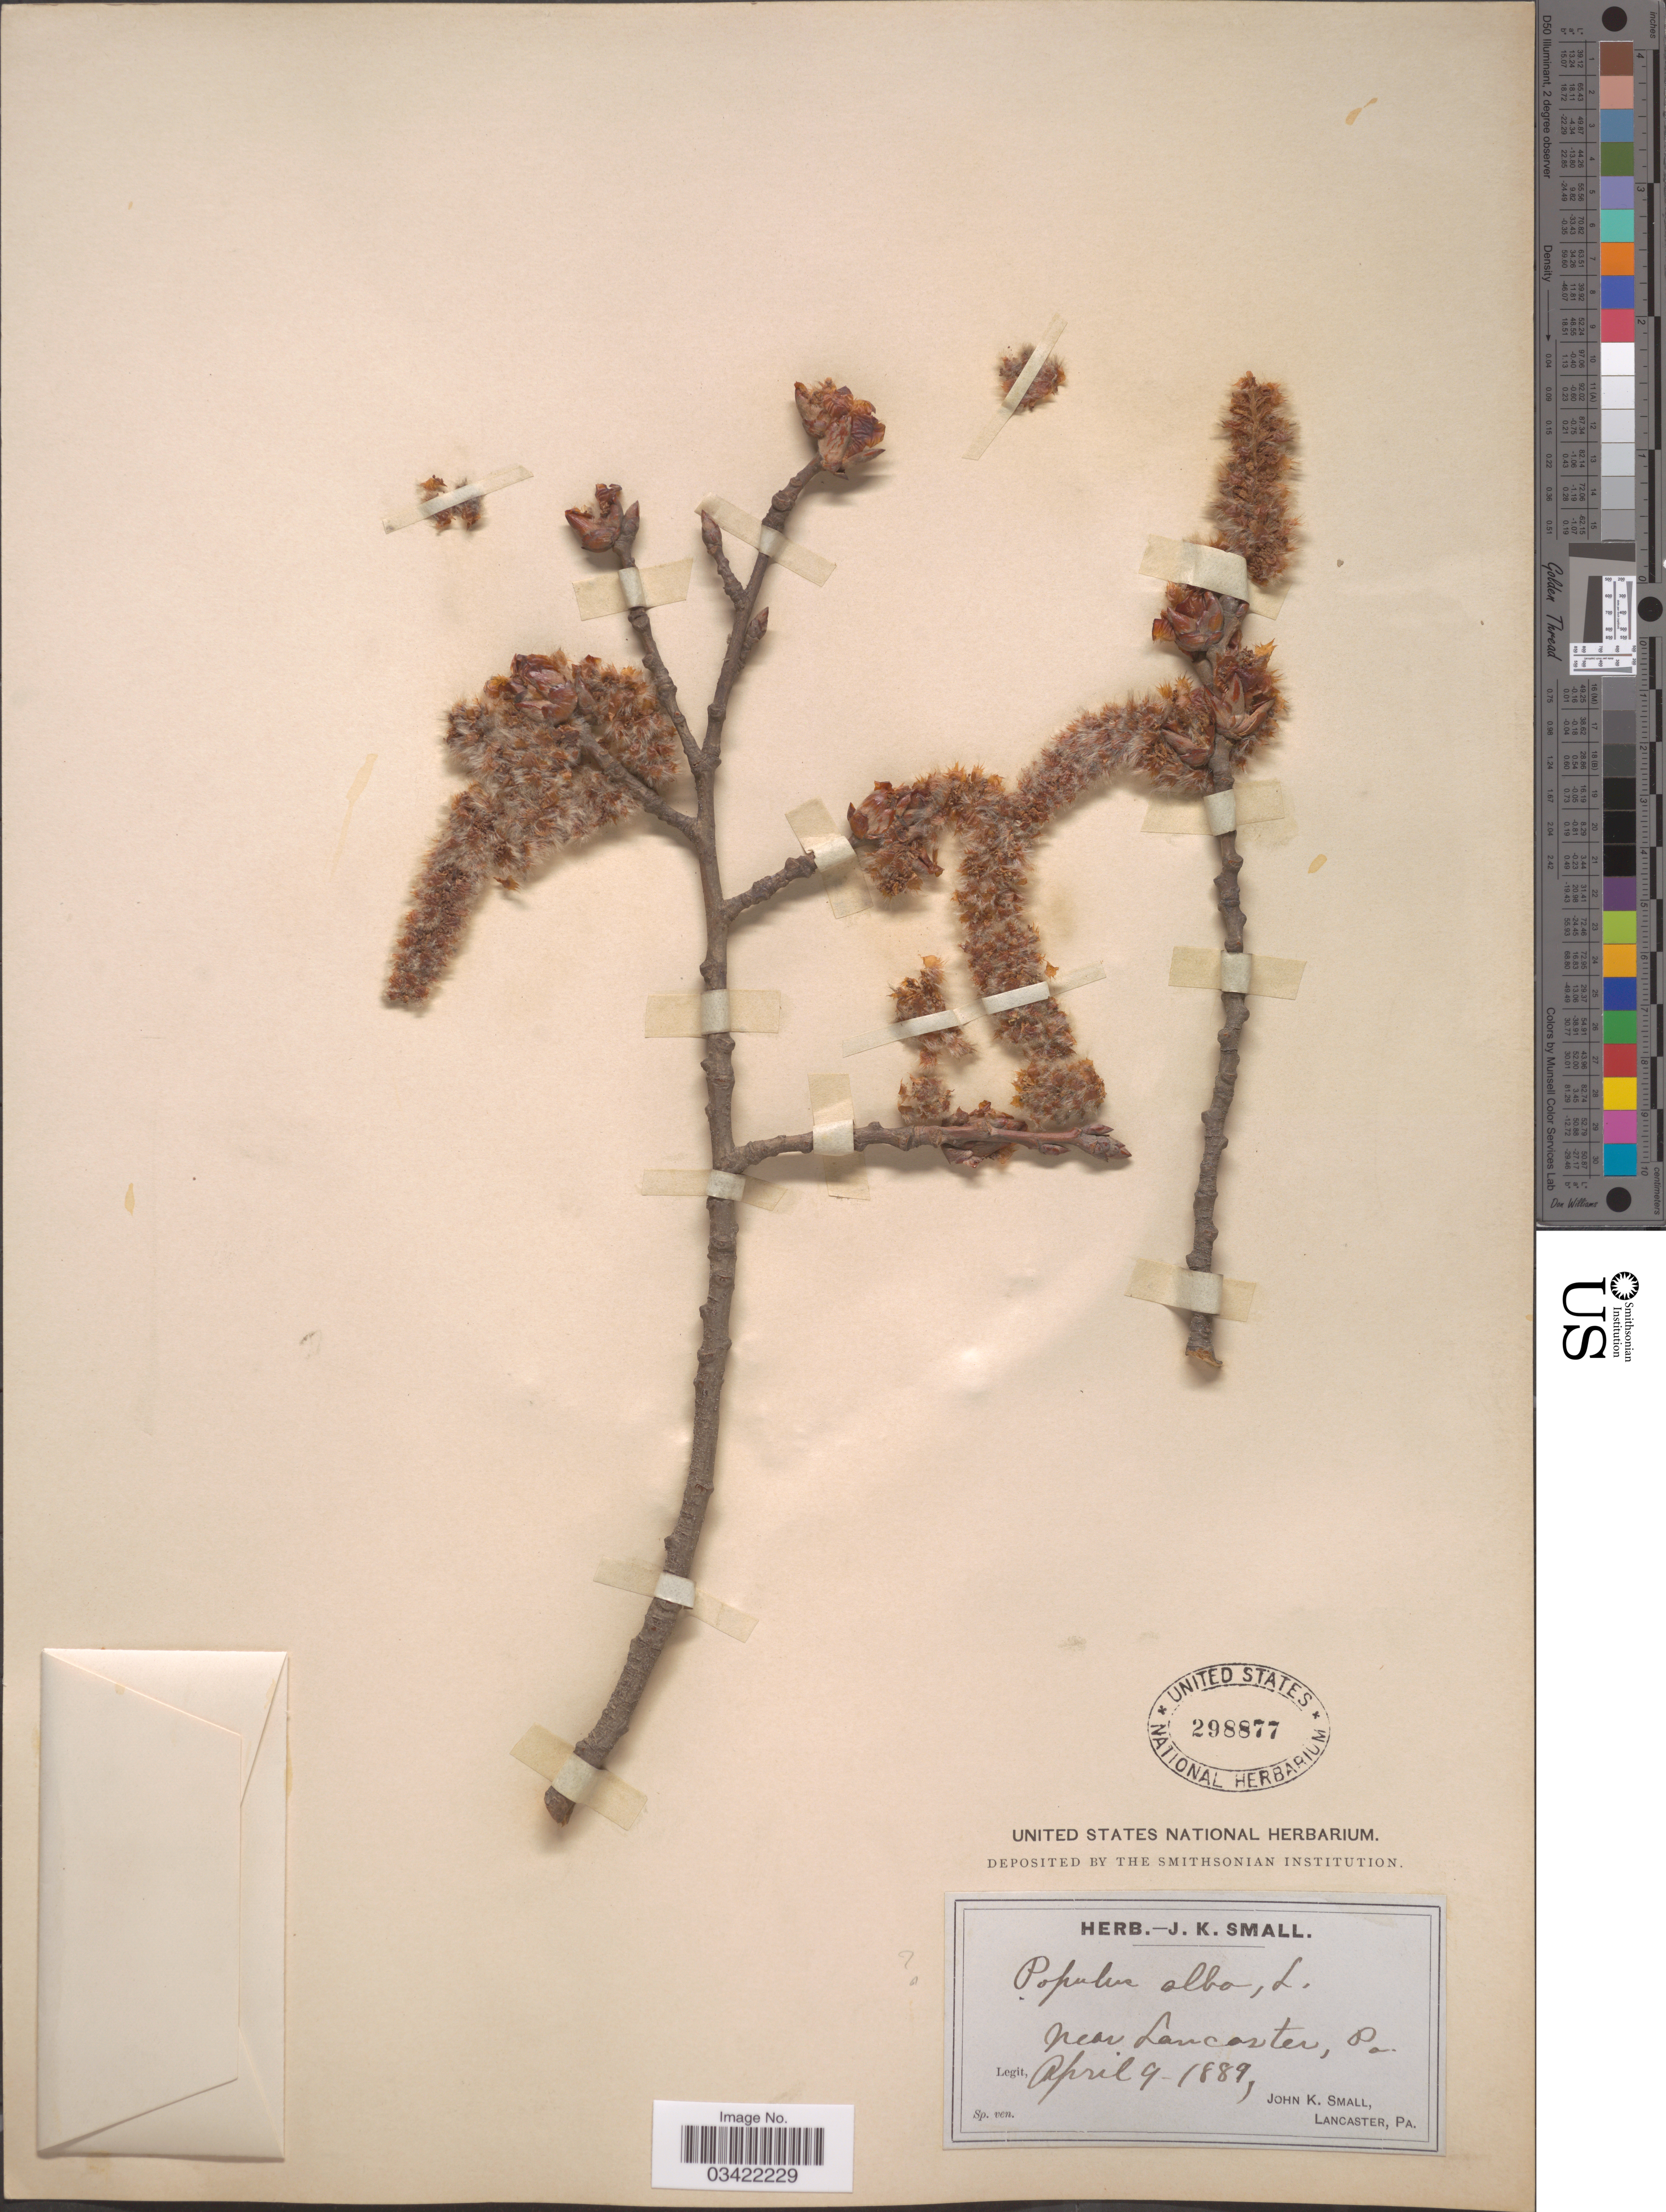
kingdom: Plantae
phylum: Tracheophyta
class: Magnoliopsida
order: Malpighiales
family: Salicaceae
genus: Populus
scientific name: Populus grandidentata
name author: Michx.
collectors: J. K. Small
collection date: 1889-04-09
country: United States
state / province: Pennsylvania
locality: Near Lancaster.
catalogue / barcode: US 298877